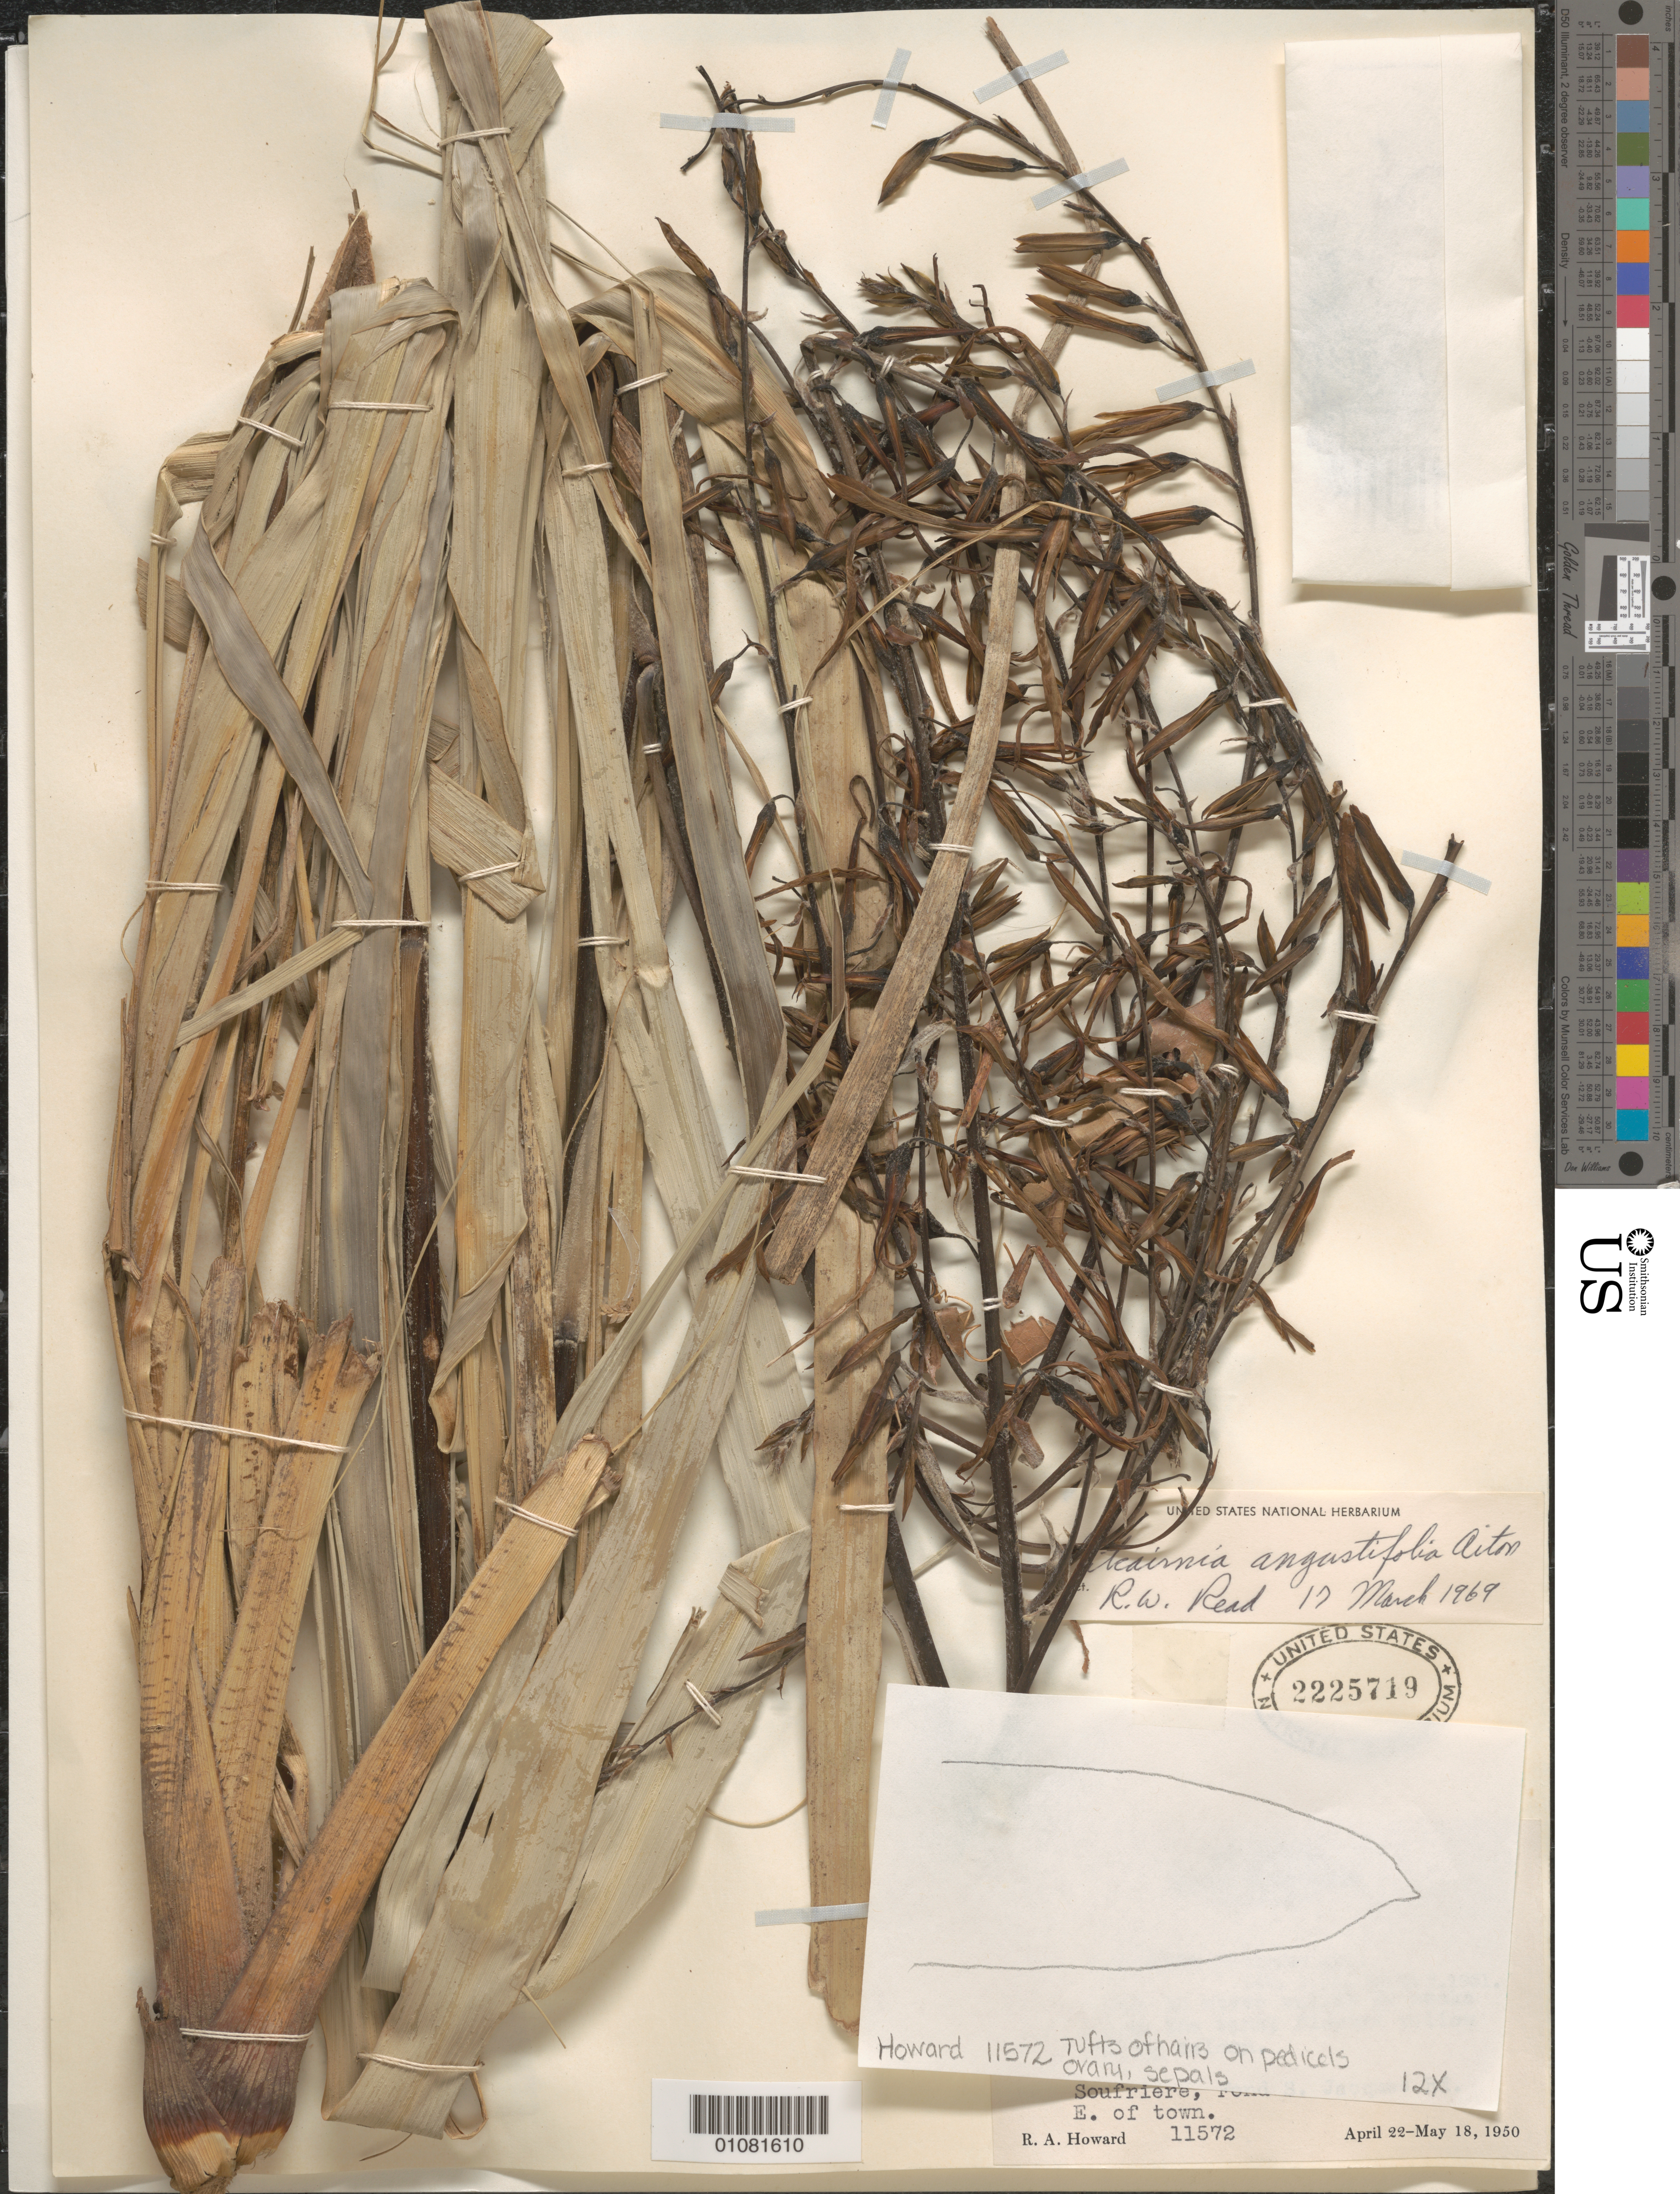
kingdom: Plantae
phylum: Tracheophyta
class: Liliopsida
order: Poales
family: Bromeliaceae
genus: Pitcairnia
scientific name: Pitcairnia angustifolia var. angustifolia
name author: Sol. ex Aiton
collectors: R. A. Howard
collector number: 11572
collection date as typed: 22 Apr 1950 to 18 May 1950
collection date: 1950-04-22/1950-05-18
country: St. Lucia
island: St. Lucia I.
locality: Soufriere, Fond S. Jacques Rd. E of town. Common in river valley on rocks and on the bank.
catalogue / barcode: US 2225719